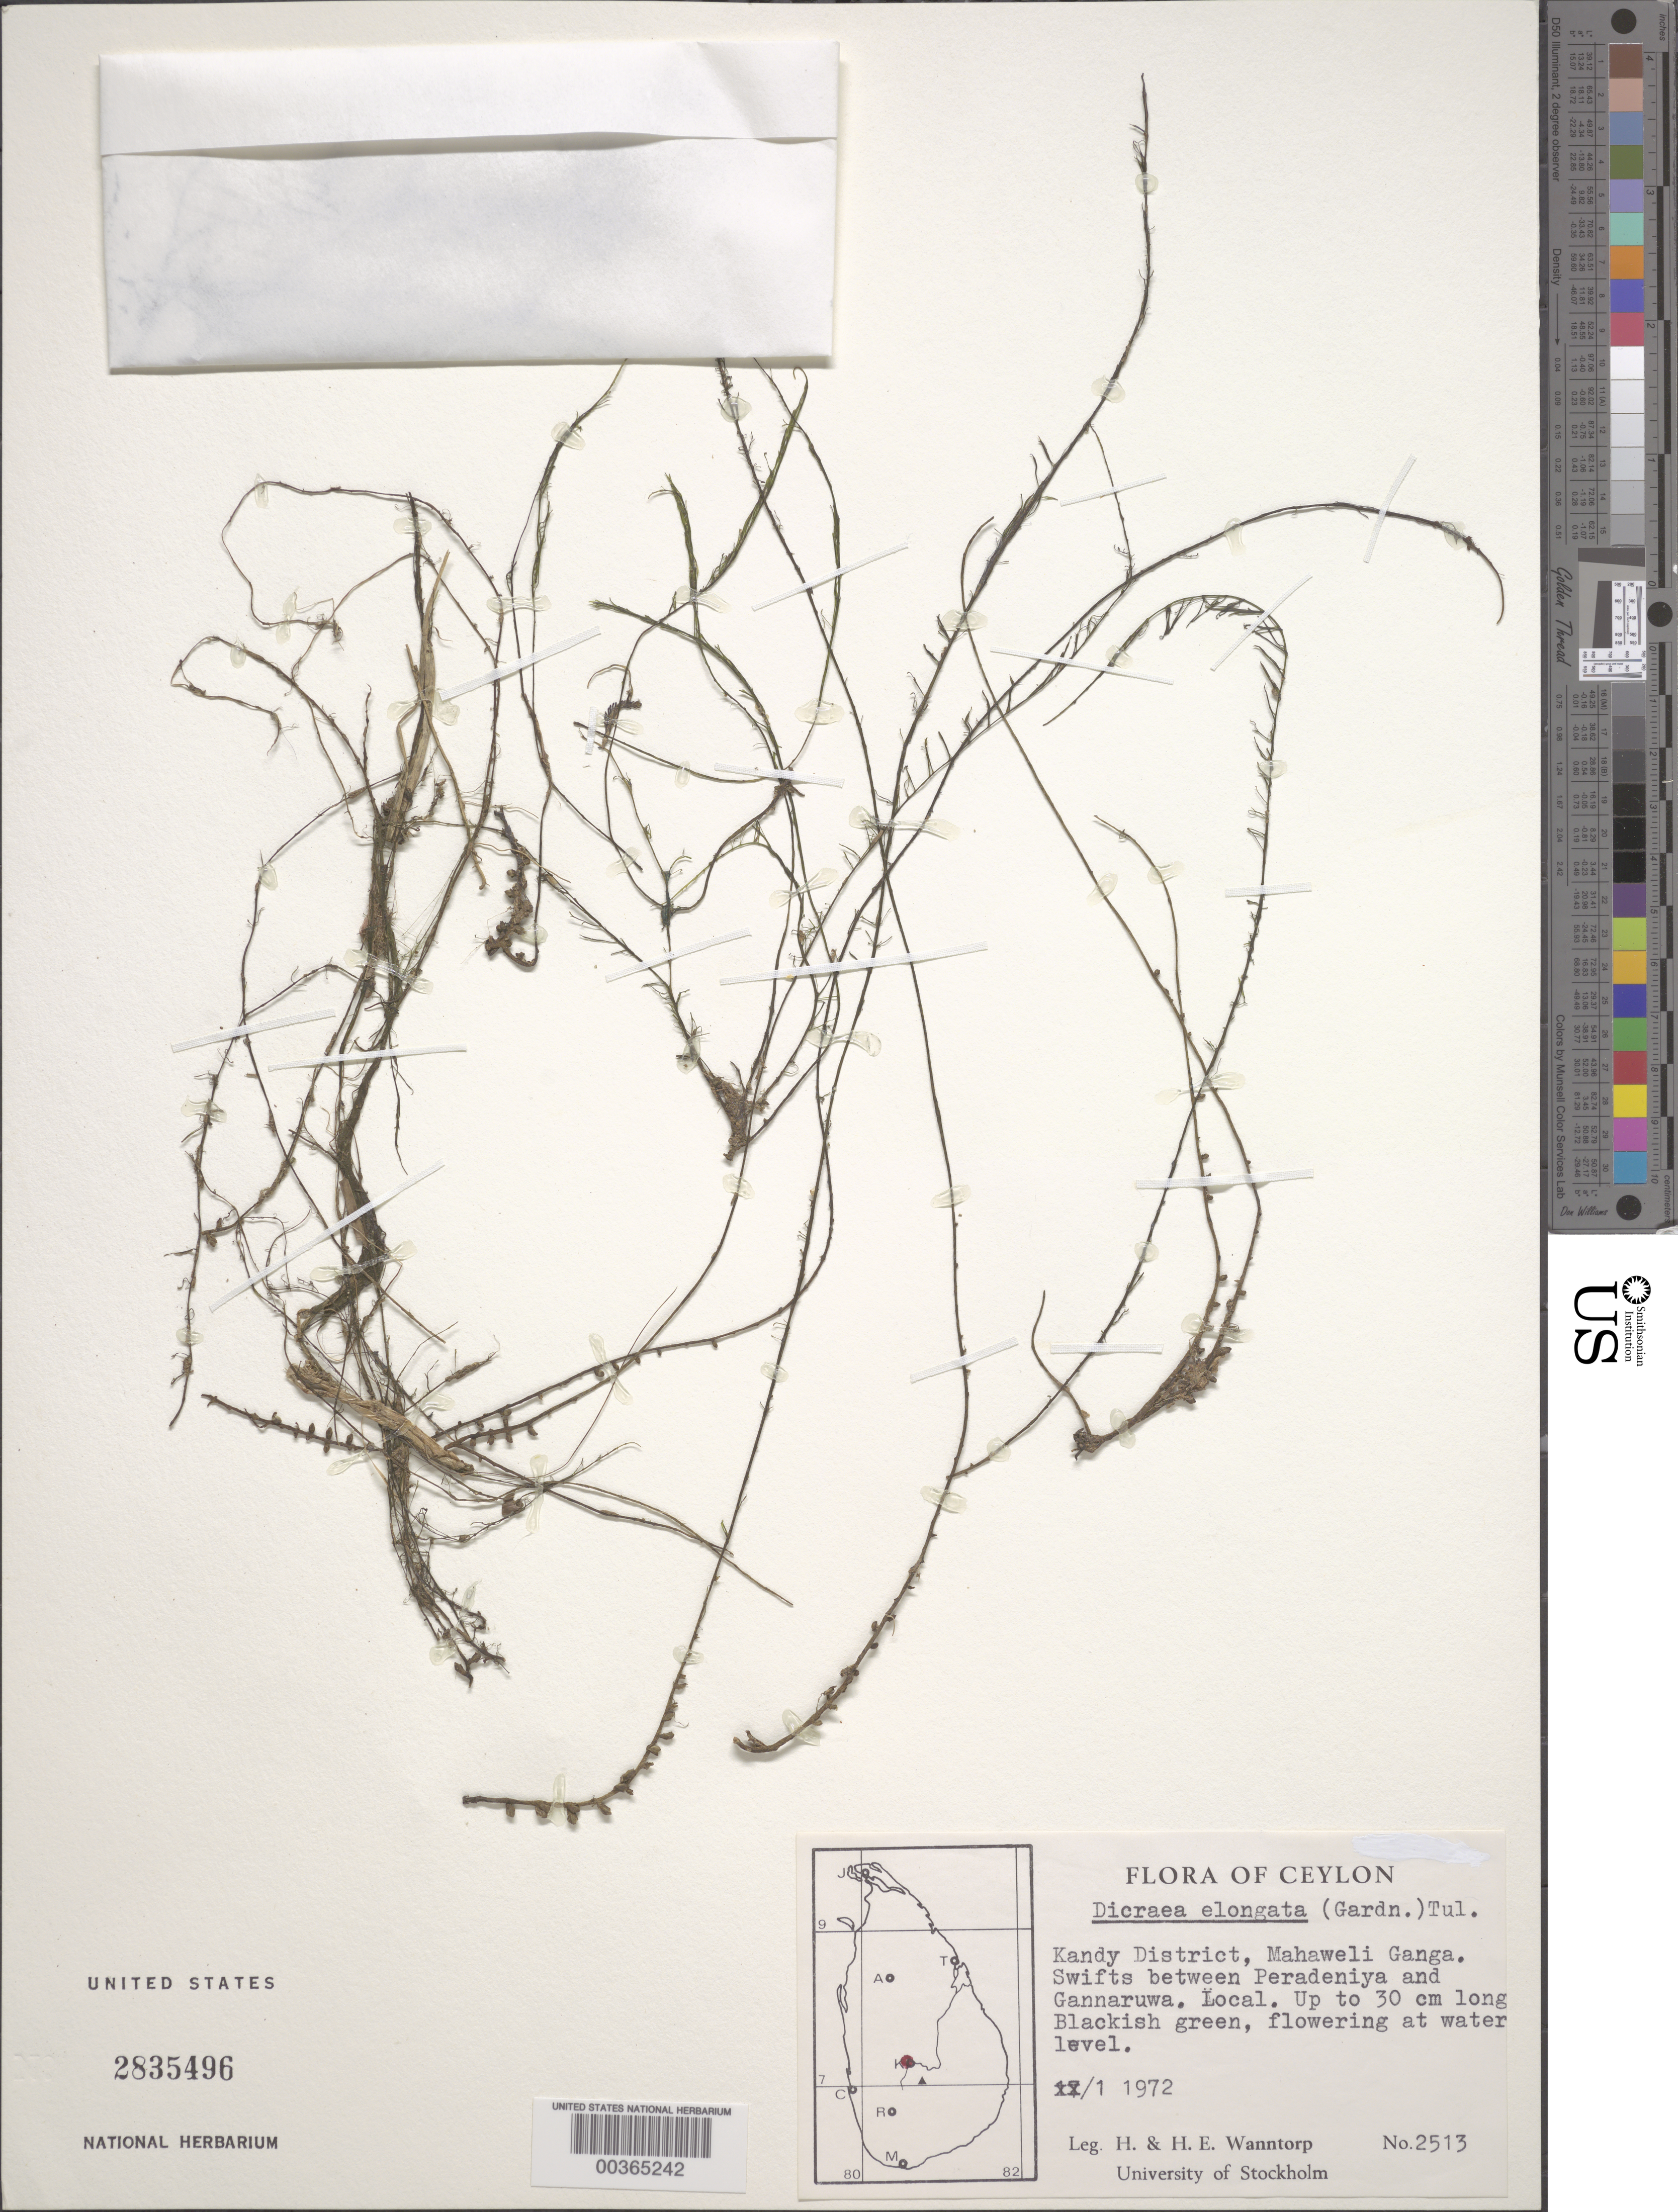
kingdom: Plantae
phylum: Tracheophyta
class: Magnoliopsida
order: Malpighiales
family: Podostemaceae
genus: Polypleurum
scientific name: Polypleurum elongatum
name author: (Gardner) J.B. Hall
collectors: H. Wanntorp & H.-E. Wanntorp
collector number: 2513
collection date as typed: Jan 1972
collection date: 1972-01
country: Sri Lanka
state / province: Central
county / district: Kandy Dist.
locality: Mahaweli ganga. between peradenya and gannaruwa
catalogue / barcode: US 2835496